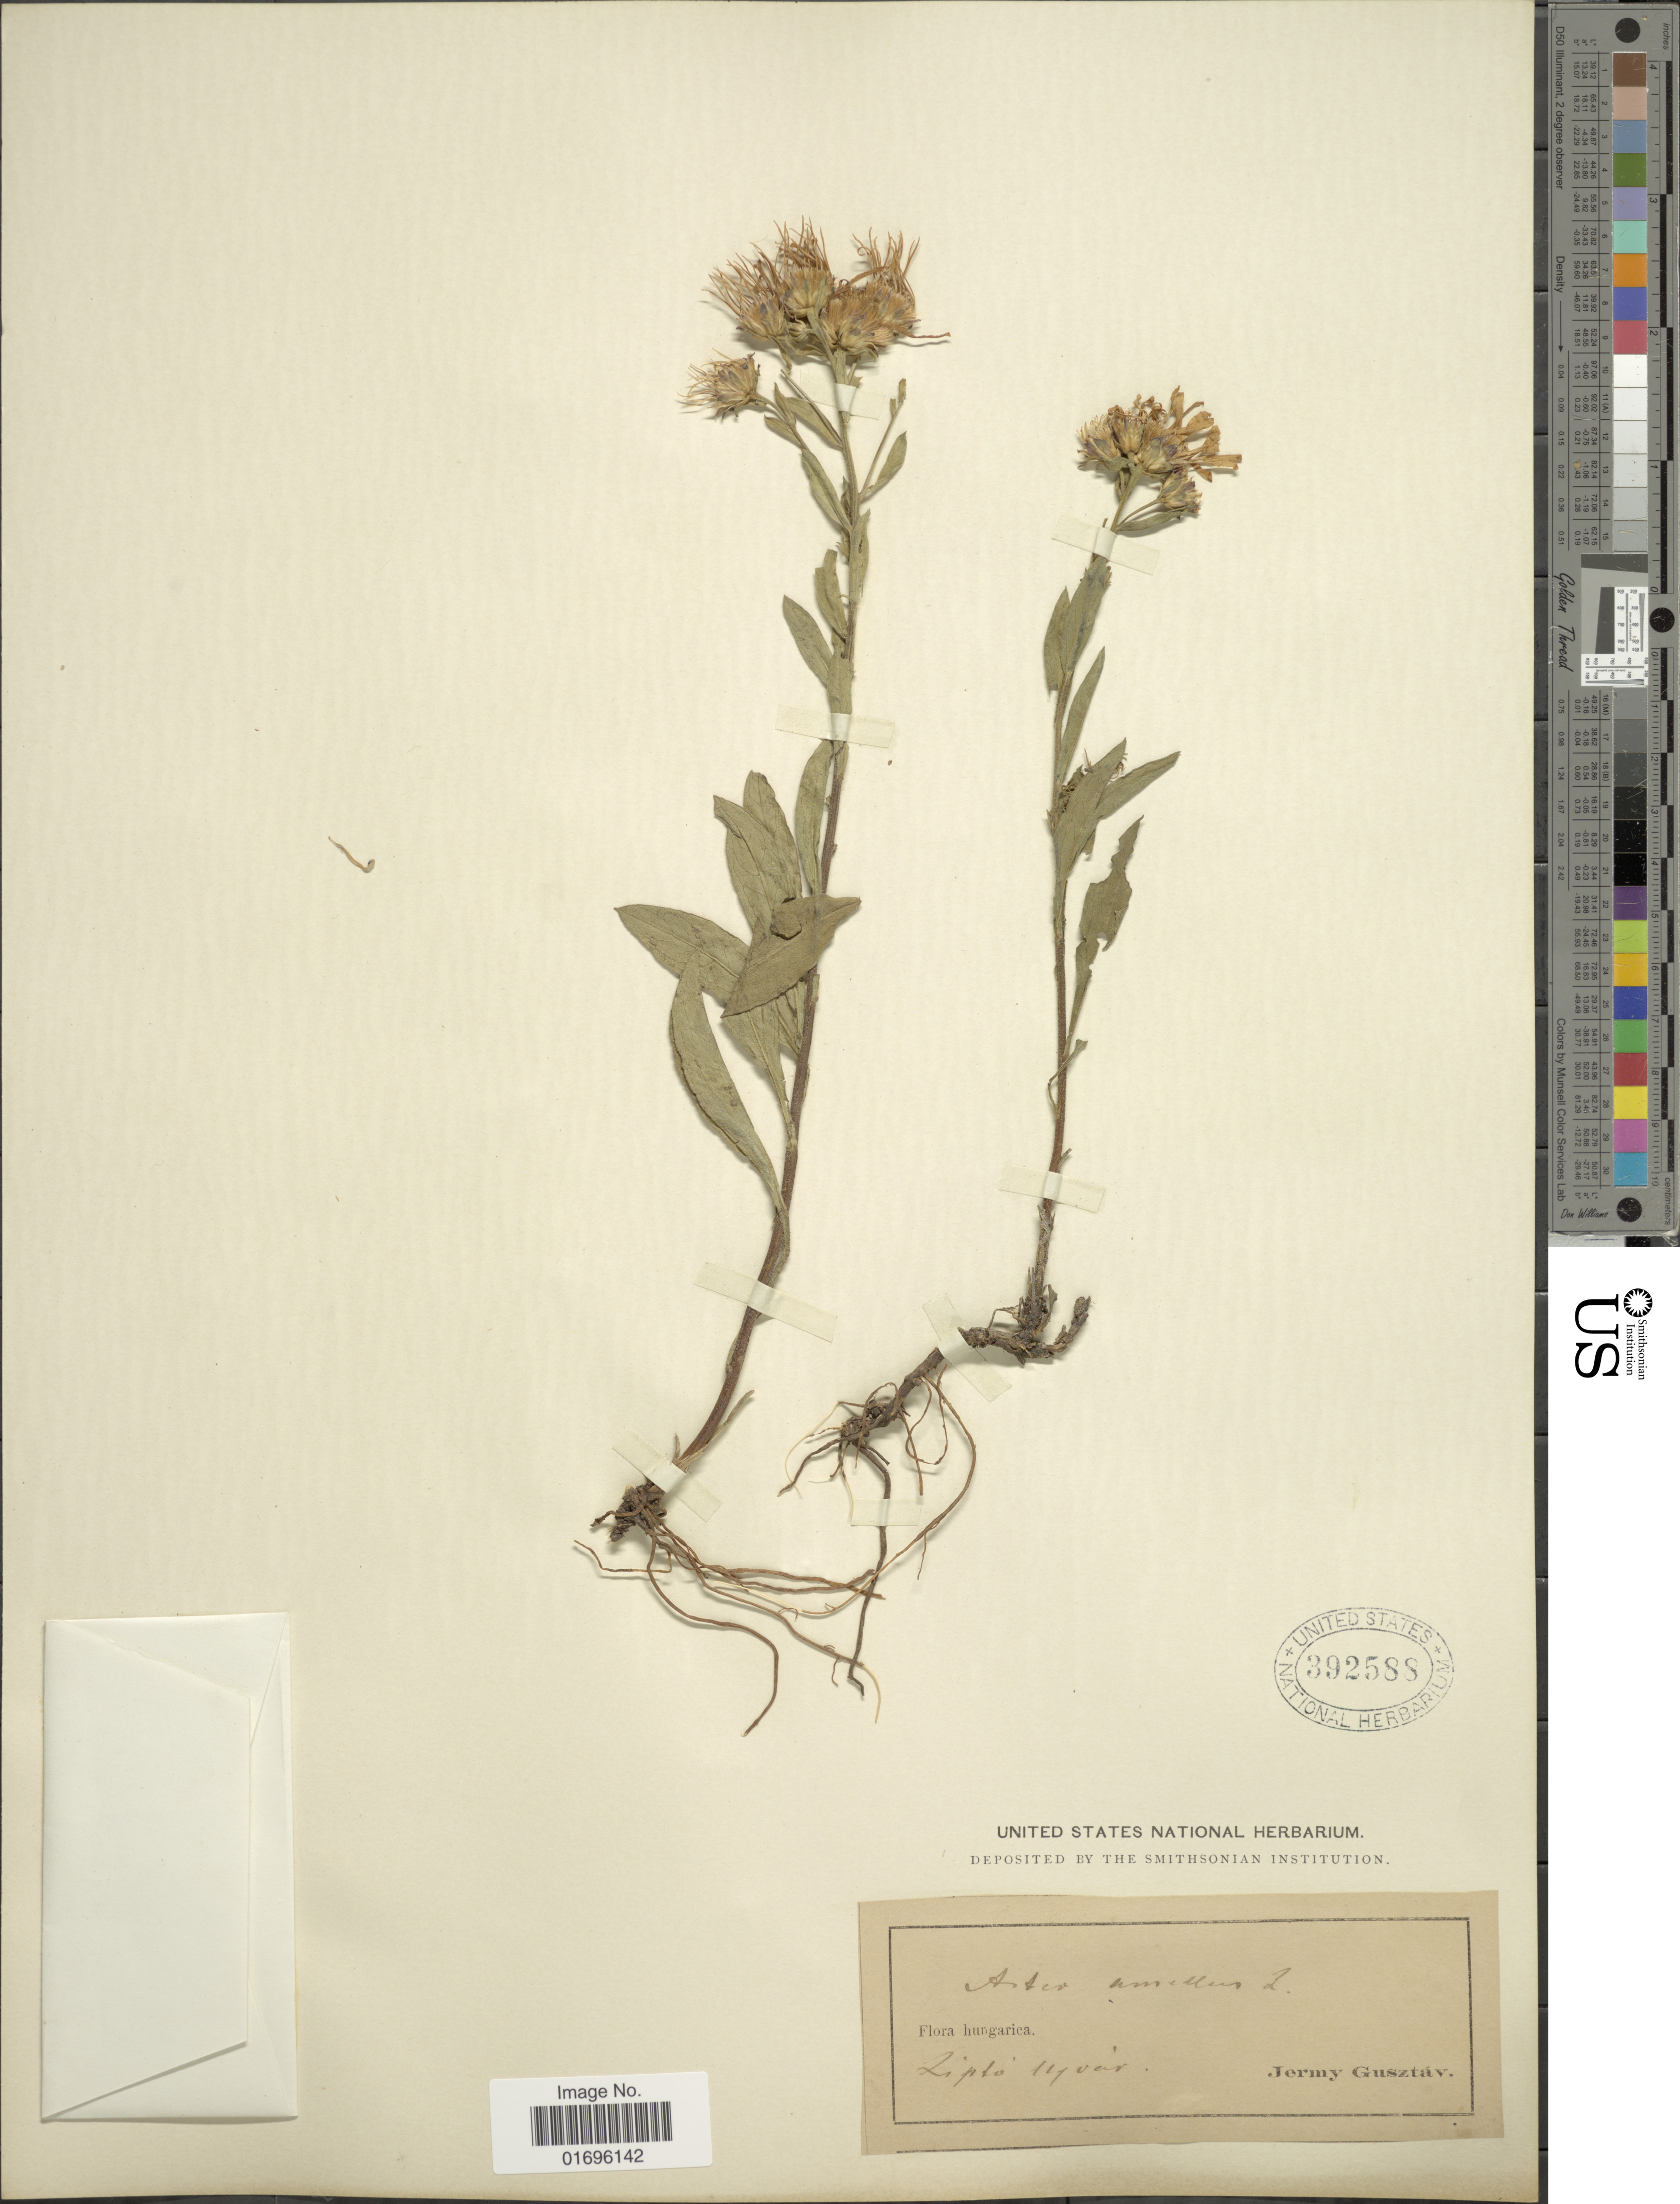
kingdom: Plantae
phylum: Tracheophyta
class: Magnoliopsida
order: Asterales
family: Asteraceae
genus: Aster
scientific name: Aster amellus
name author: L.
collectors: G. Jermy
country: Hungary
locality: Zipto Iyvar. [interpreted]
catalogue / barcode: US 392588